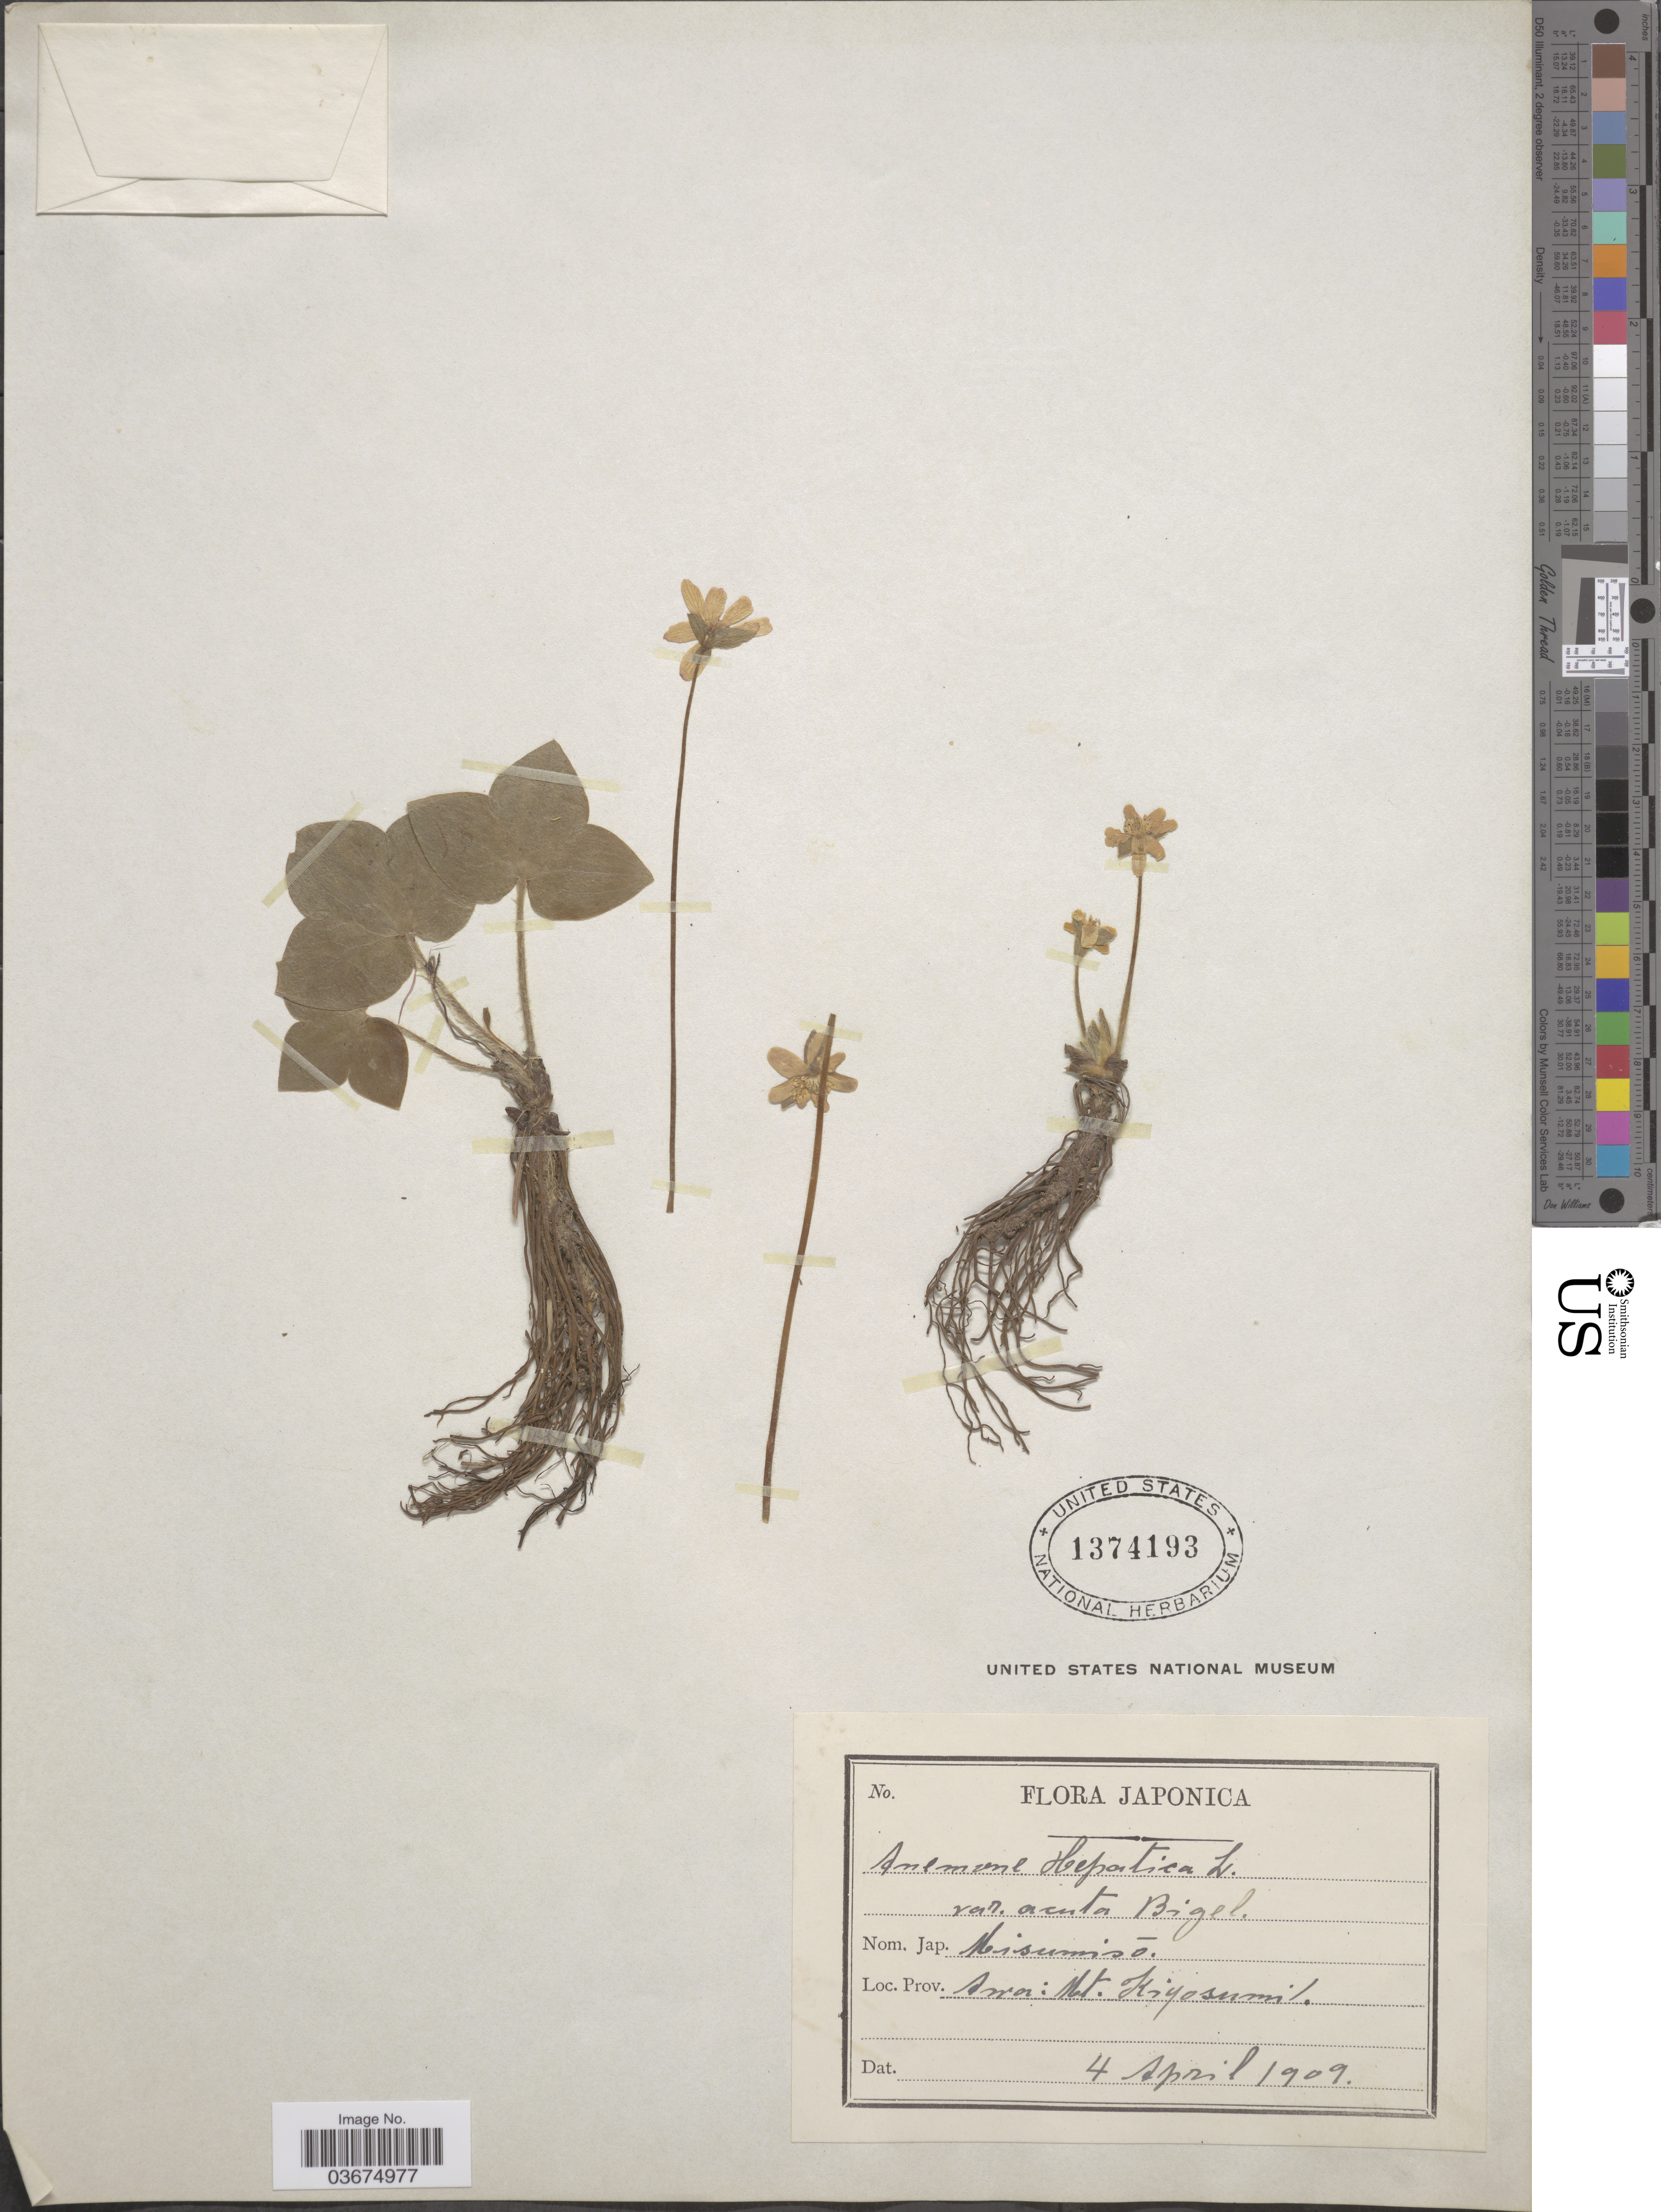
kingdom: Plantae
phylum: Tracheophyta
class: Magnoliopsida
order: Ranunculales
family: Ranunculaceae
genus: Hepatica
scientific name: Hepatica nobilis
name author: Schreb.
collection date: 1909-04-04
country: Japan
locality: Awa: Mt. Kiyosumi.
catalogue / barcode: US 1374193